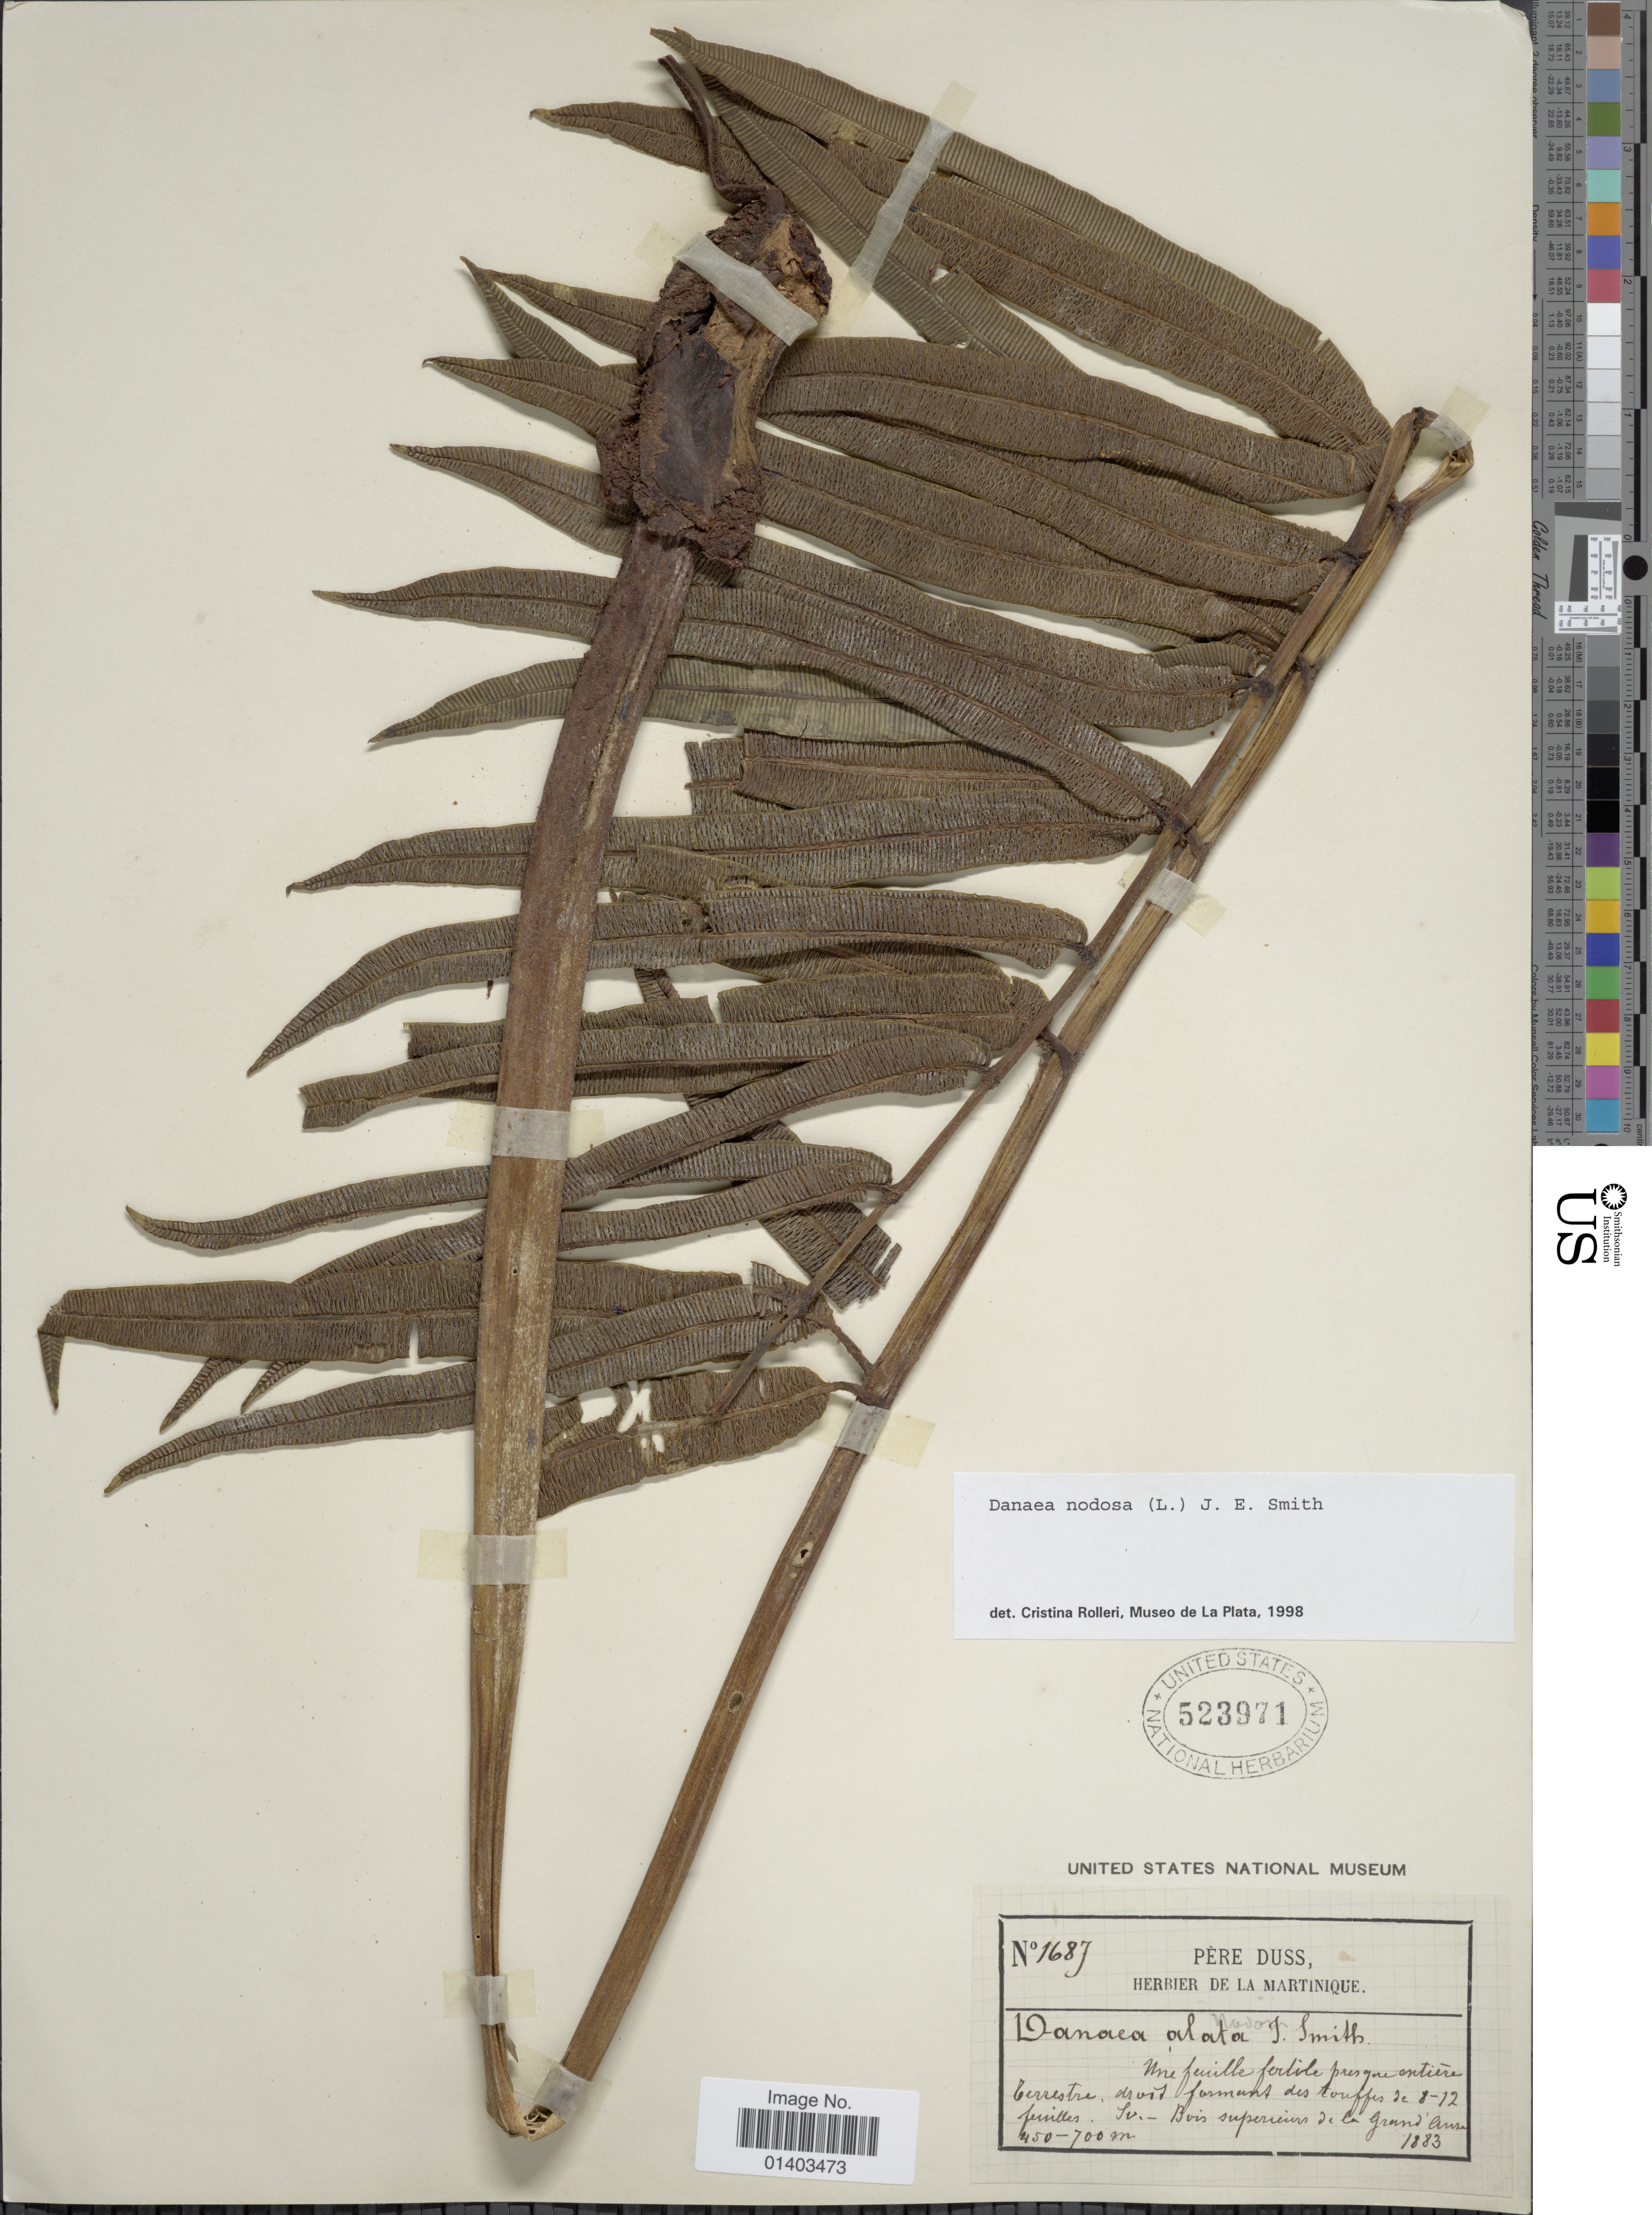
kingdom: Plantae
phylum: Tracheophyta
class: Polypodiopsida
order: Marattiales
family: Marattiaceae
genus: Danaea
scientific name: Danaea nodosa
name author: (L.) Sm.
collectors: Père Duss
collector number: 1687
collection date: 1883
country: Martinique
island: Martinique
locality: Terrestre, droit formant des touffes de 8-12 feuilles. Bois superieurs de la Grand Anse.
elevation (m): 450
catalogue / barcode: US 523971